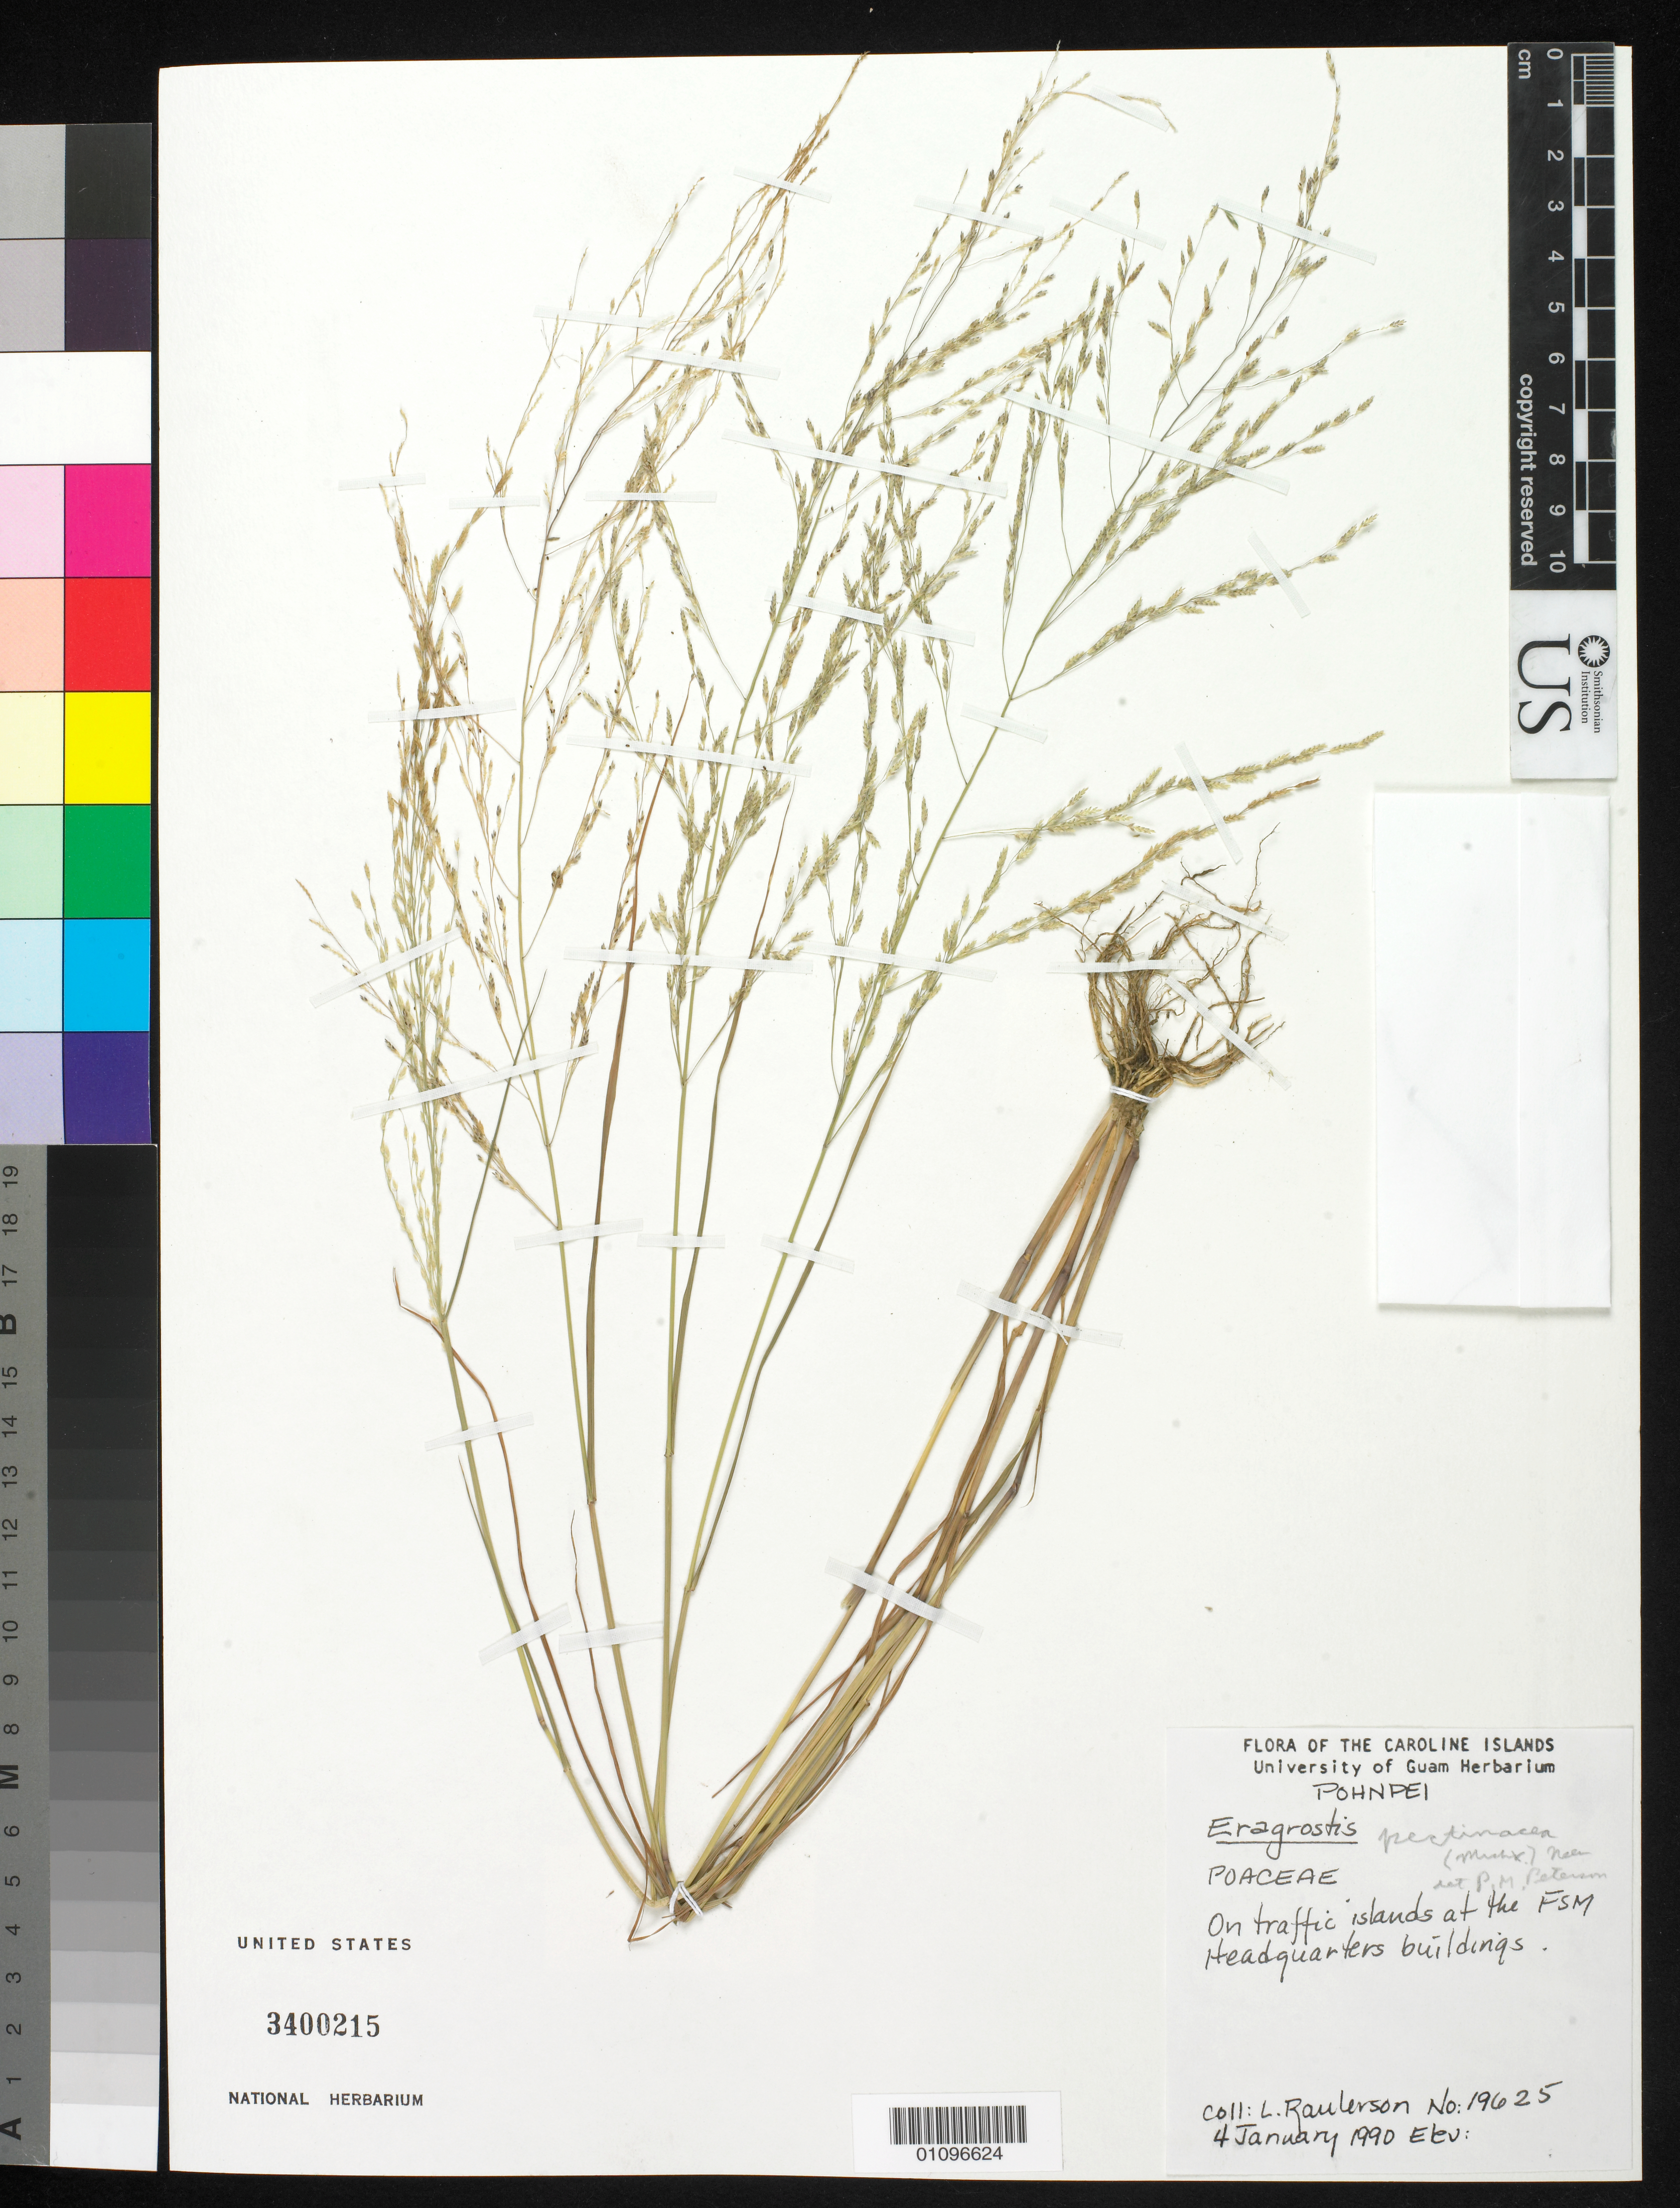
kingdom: Plantae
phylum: Tracheophyta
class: Liliopsida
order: Poales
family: Poaceae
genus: Eragrostis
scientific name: Eragrostis pectinacea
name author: (Michx.) Nees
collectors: L. Raulerson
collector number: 19625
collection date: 1990-01-04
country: Micronesia, Federated States of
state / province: Pohnpei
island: Pohnpei [Ponape]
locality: On traffic Islands at the FSM headquarters buildings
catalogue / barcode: US 3400215